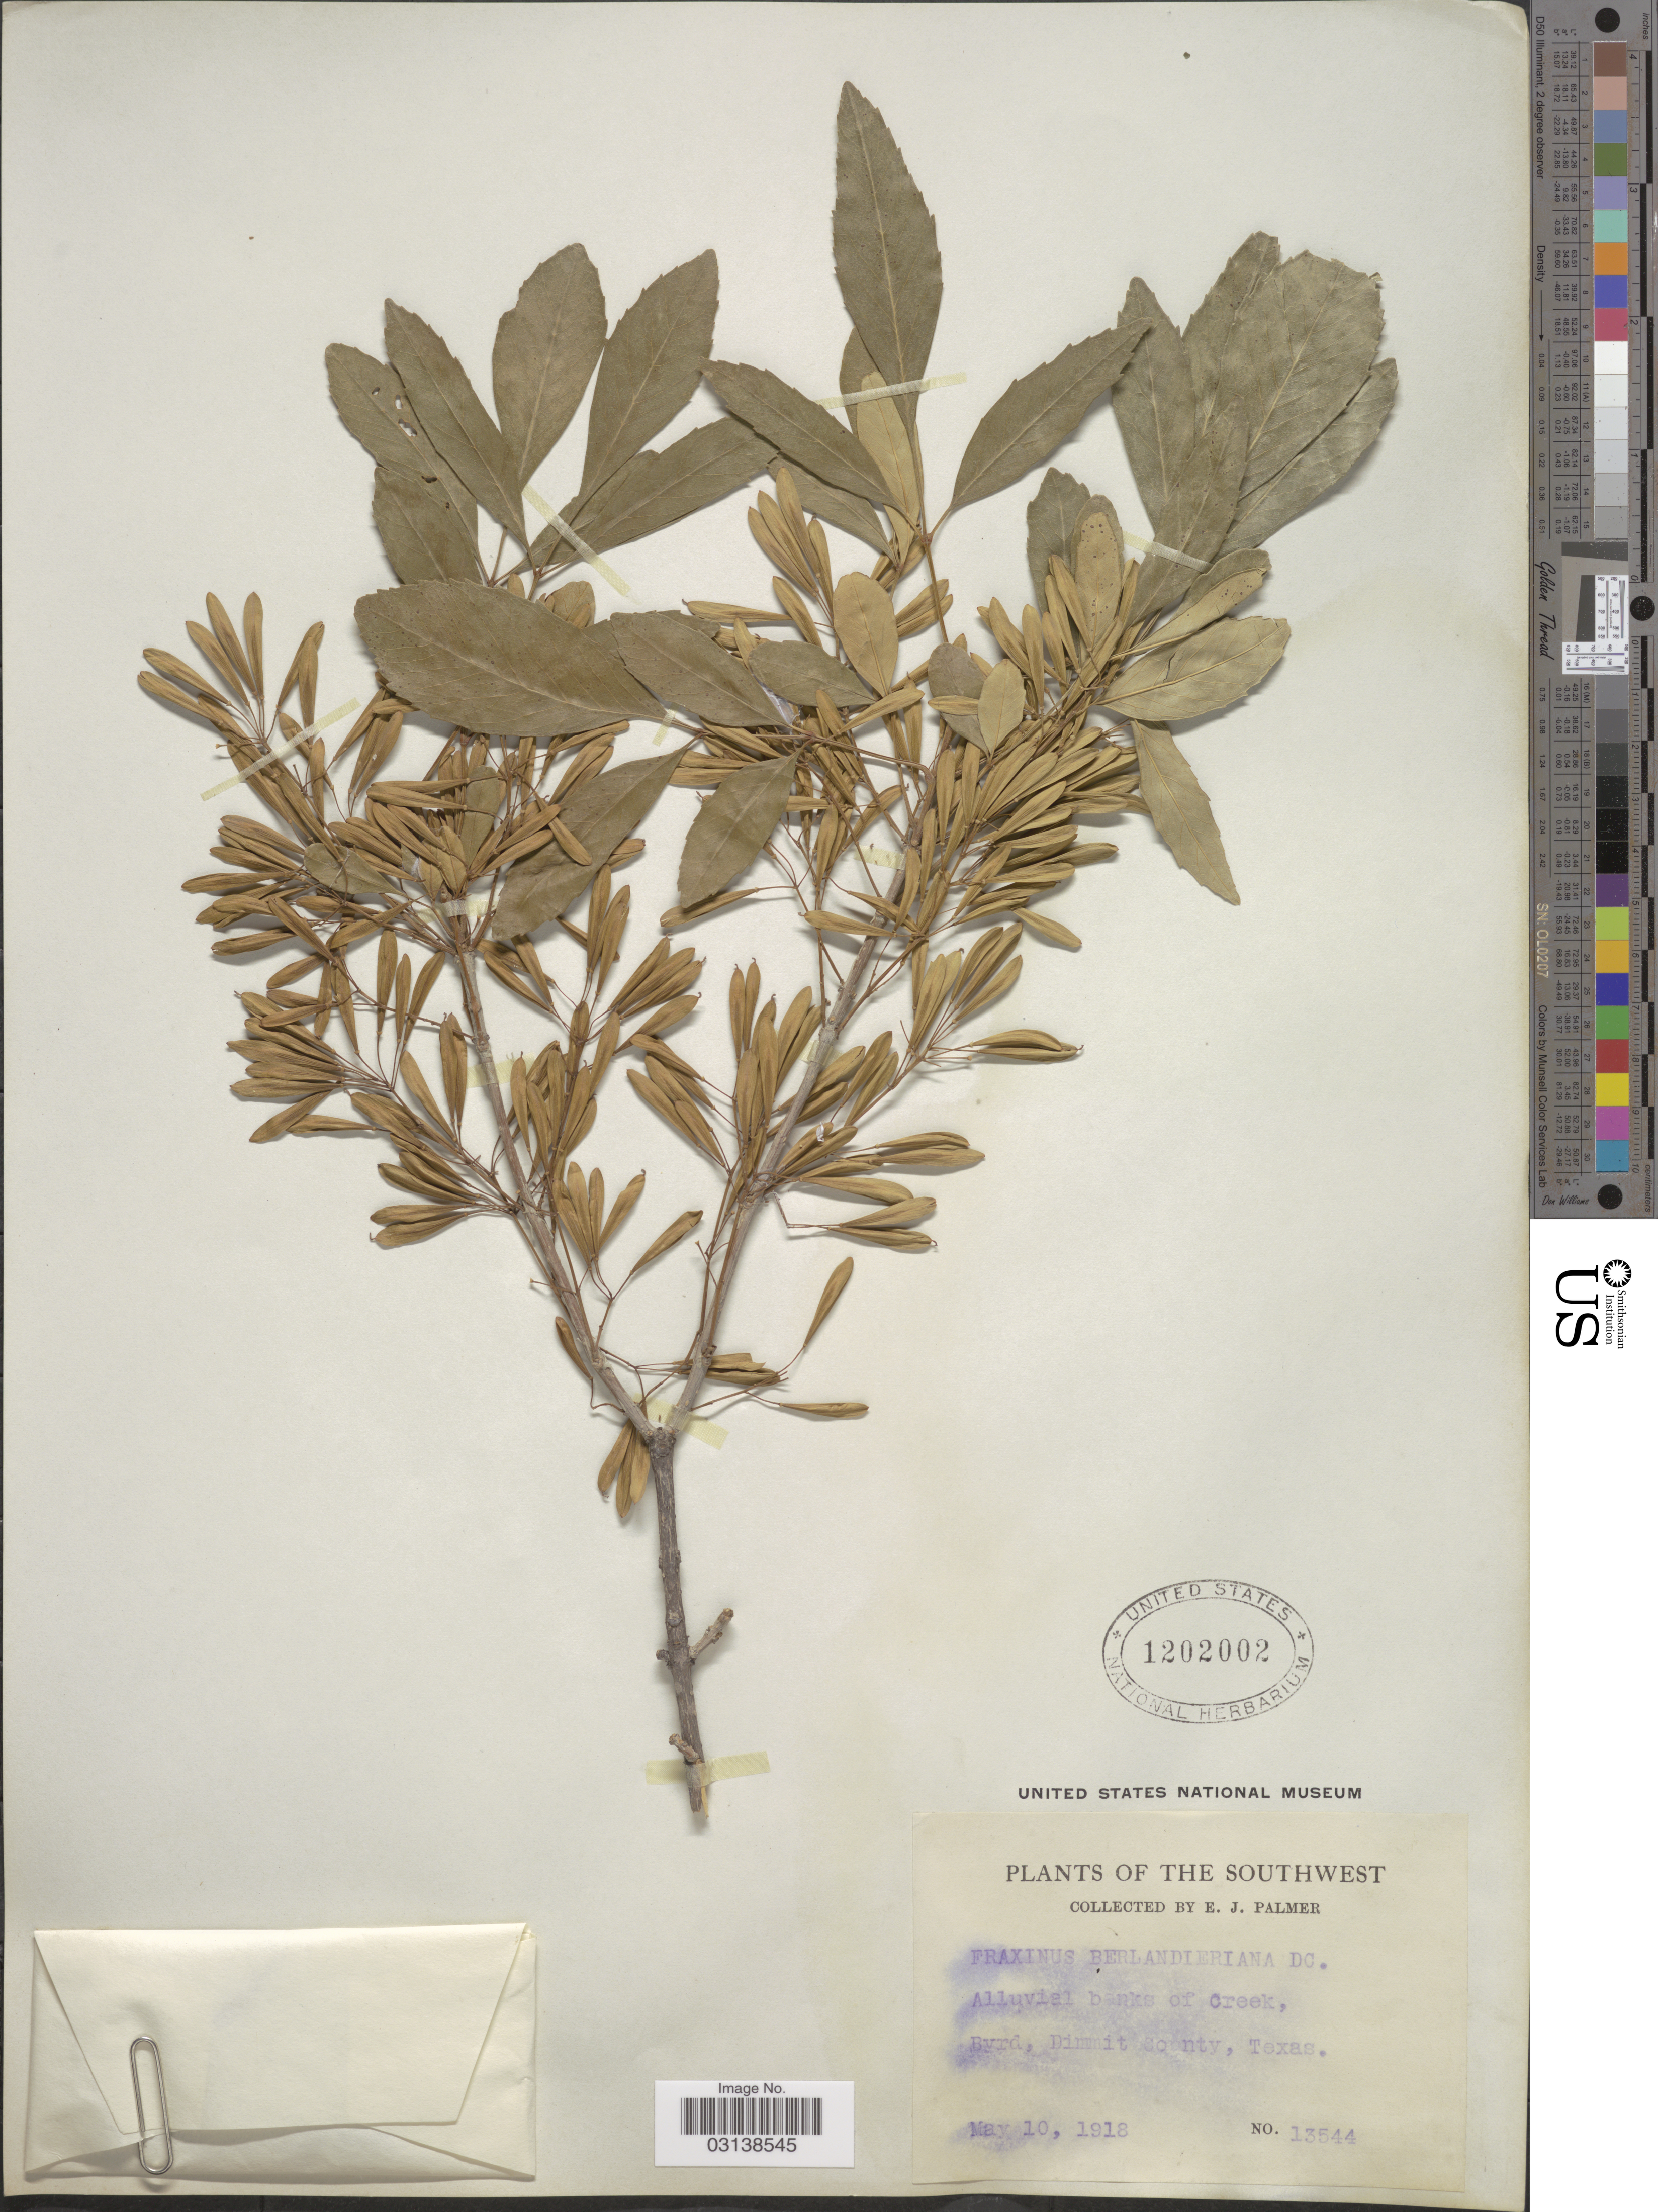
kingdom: Plantae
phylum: Tracheophyta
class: Magnoliopsida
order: Lamiales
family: Oleaceae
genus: Fraxinus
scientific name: Fraxinus berlandieriana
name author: A. DC.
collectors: E. J. Palmer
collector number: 13544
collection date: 1918-05-10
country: United States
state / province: Texas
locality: The Southwest, Alluvial banks of Creek, Byrd, Dimmit County.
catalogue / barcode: US 1202002